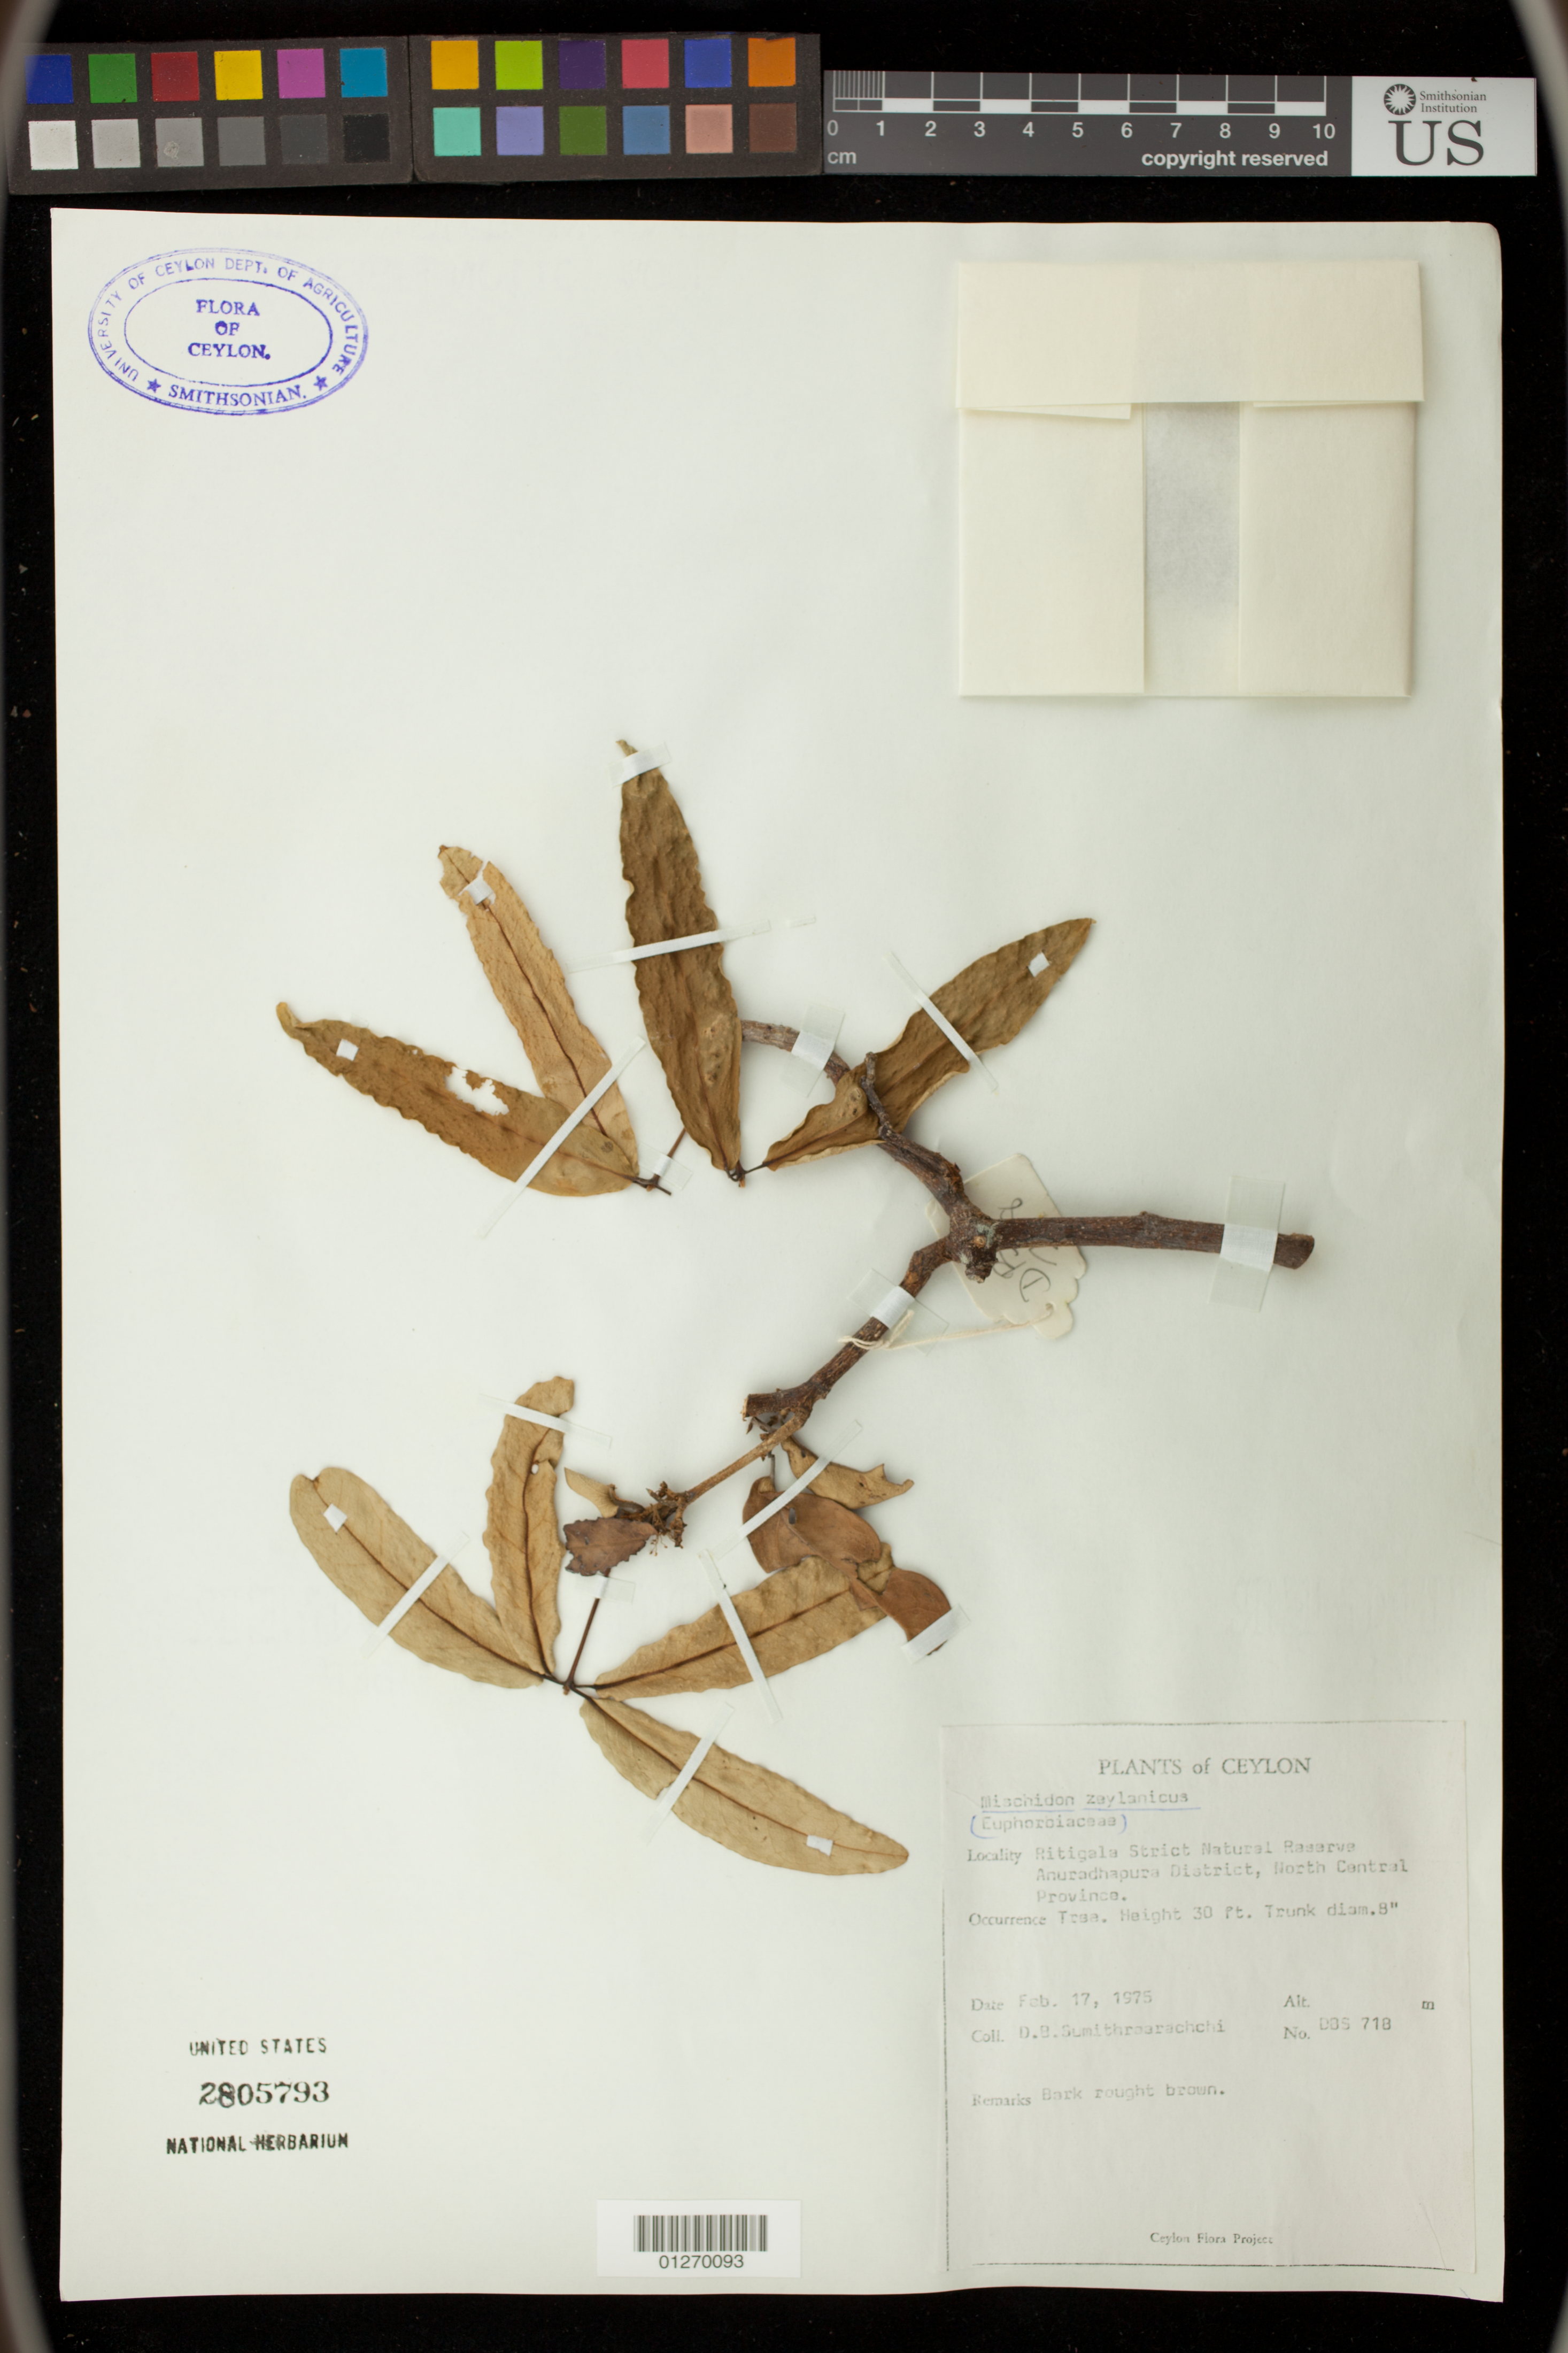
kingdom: Plantae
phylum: Tracheophyta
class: Magnoliopsida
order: Malpighiales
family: Picrodendraceae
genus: Mischodon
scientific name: Mischodon zeylanicus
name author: Thwaites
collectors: D. B. Sumithraarachchi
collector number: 718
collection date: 1975-02-17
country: Sri Lanka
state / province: North Central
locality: Ritigala Strict Natural Reserve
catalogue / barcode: US 2805793